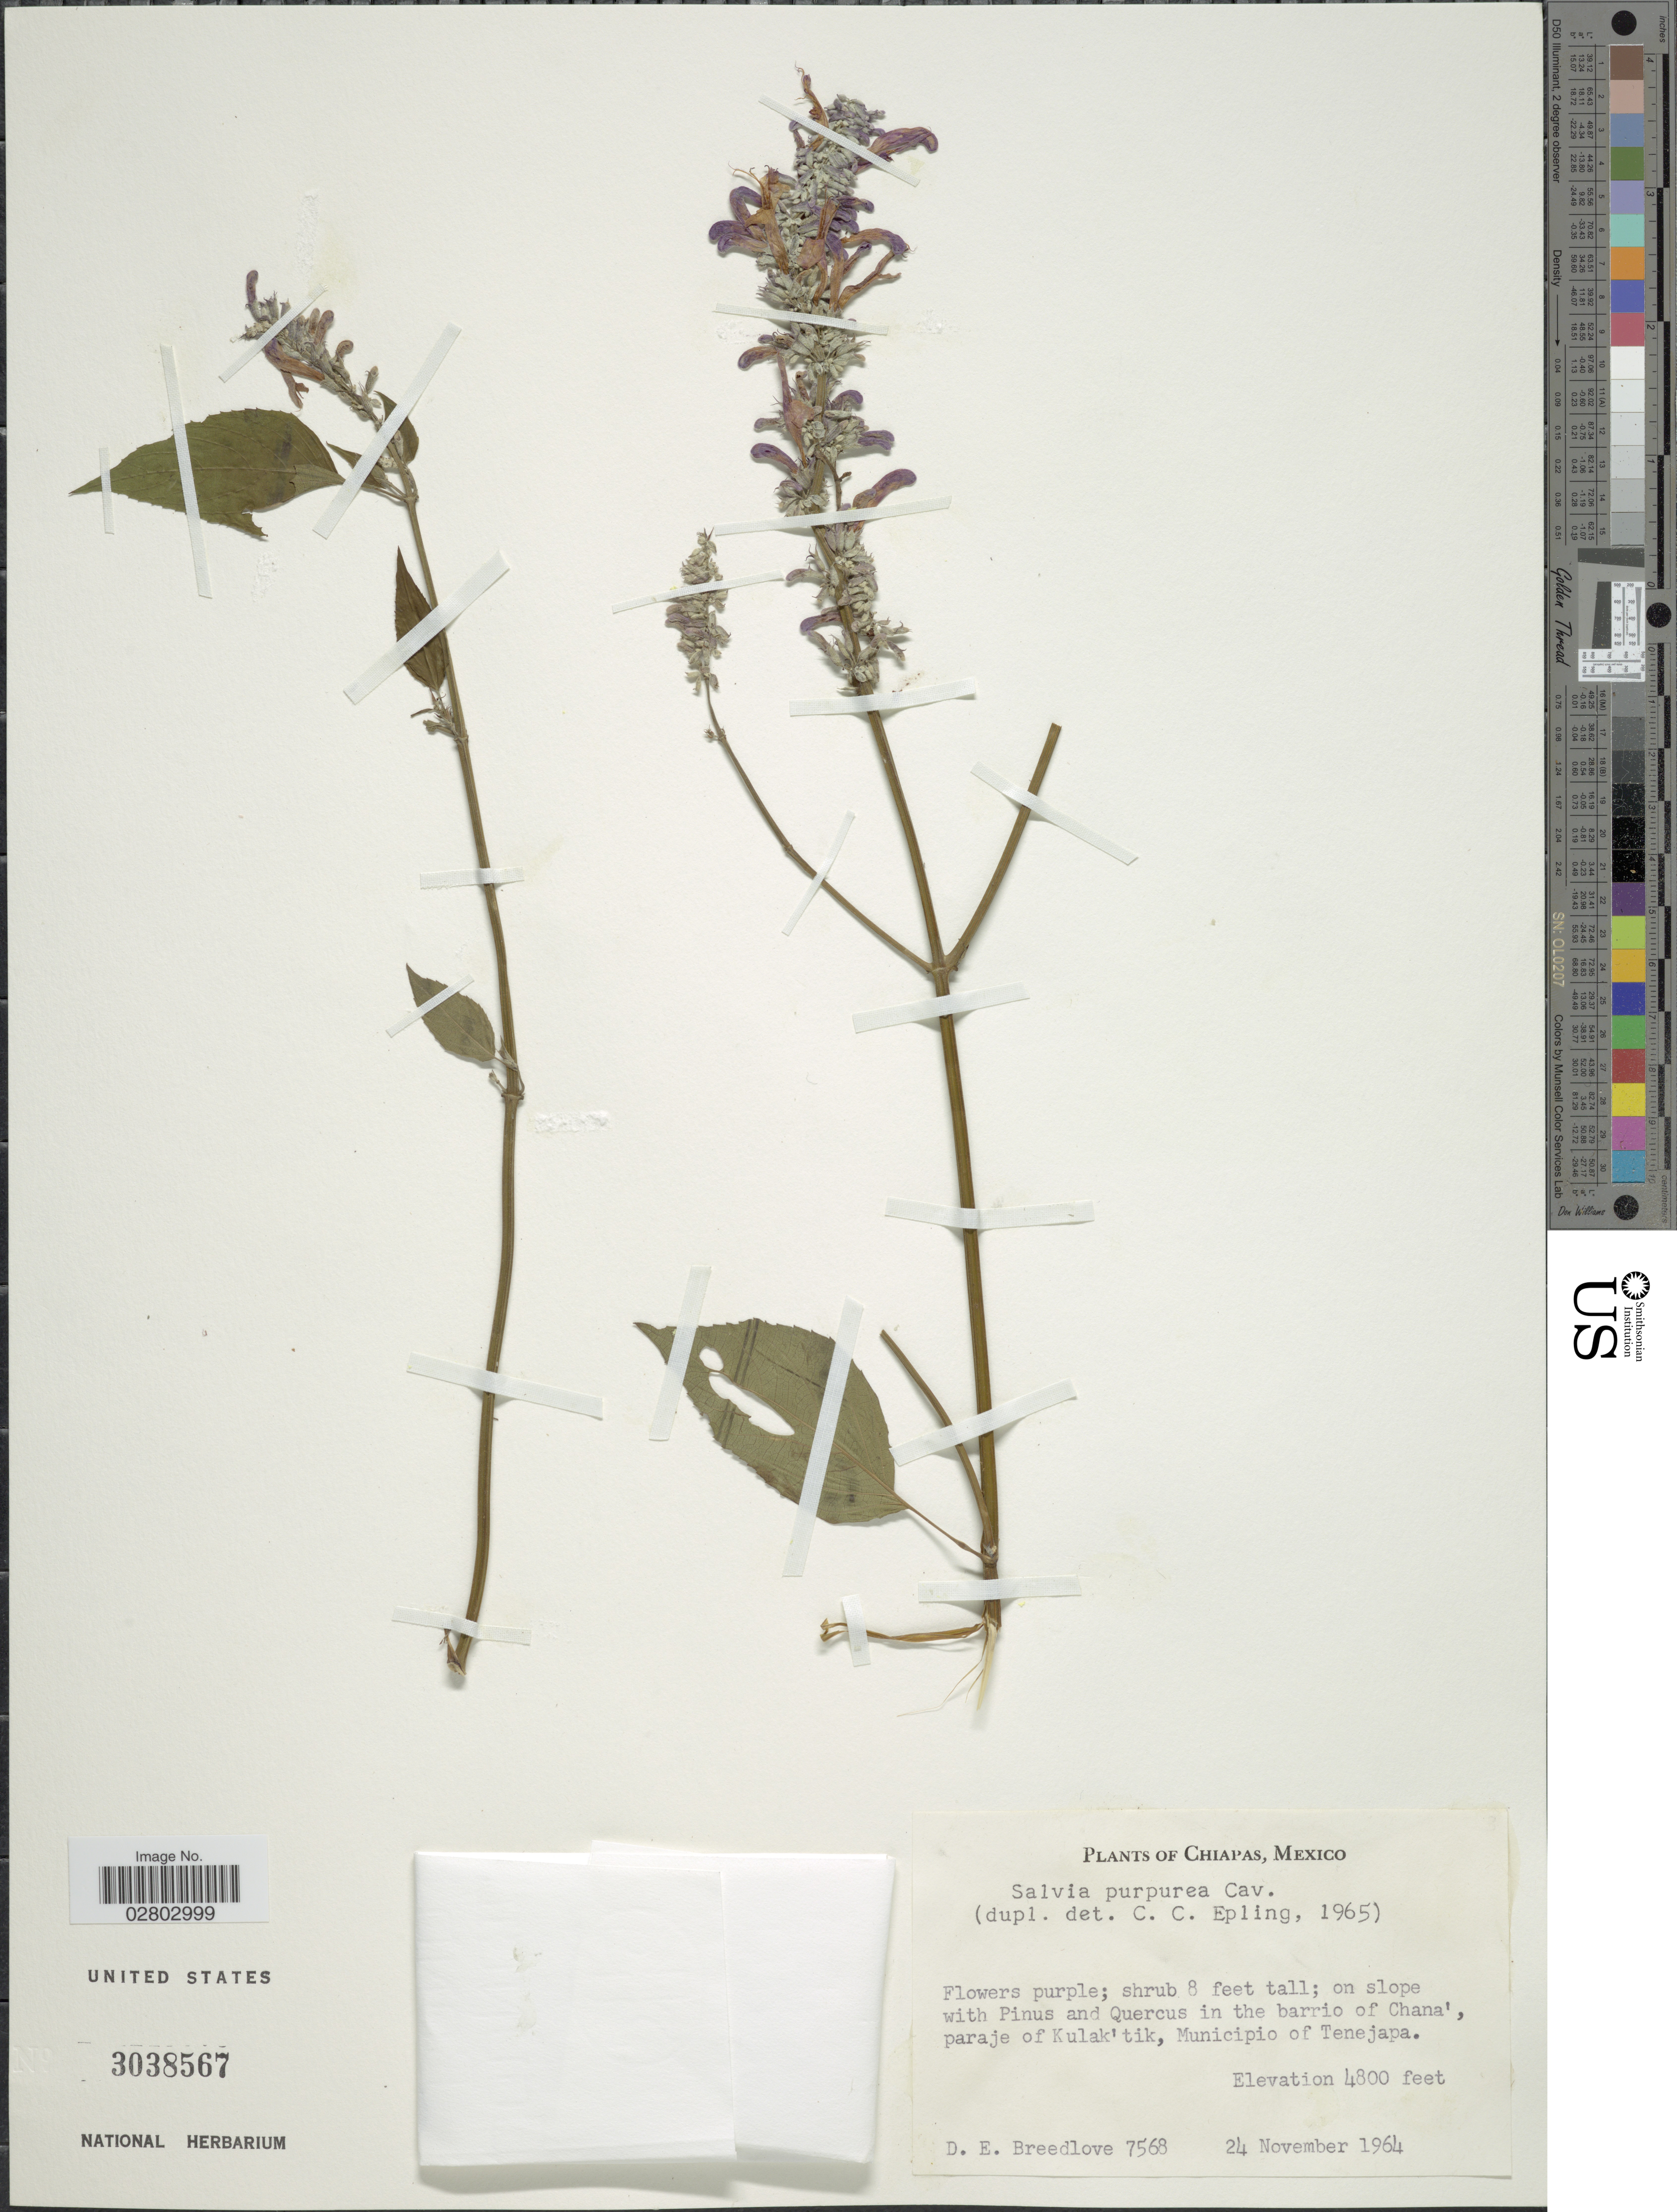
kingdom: Plantae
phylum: Tracheophyta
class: Magnoliopsida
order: Lamiales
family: Lamiaceae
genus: Salvia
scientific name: Salvia purpurea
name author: Cav.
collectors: D. E. Breedlove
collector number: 7568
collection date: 1964-11-24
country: Mexico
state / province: Chiapas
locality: On slope with Pinus and Quercus in the barrio of Chana', paraje of Kulak'tik, Municipio of Tenejapa.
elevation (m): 1463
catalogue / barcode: US 3038567